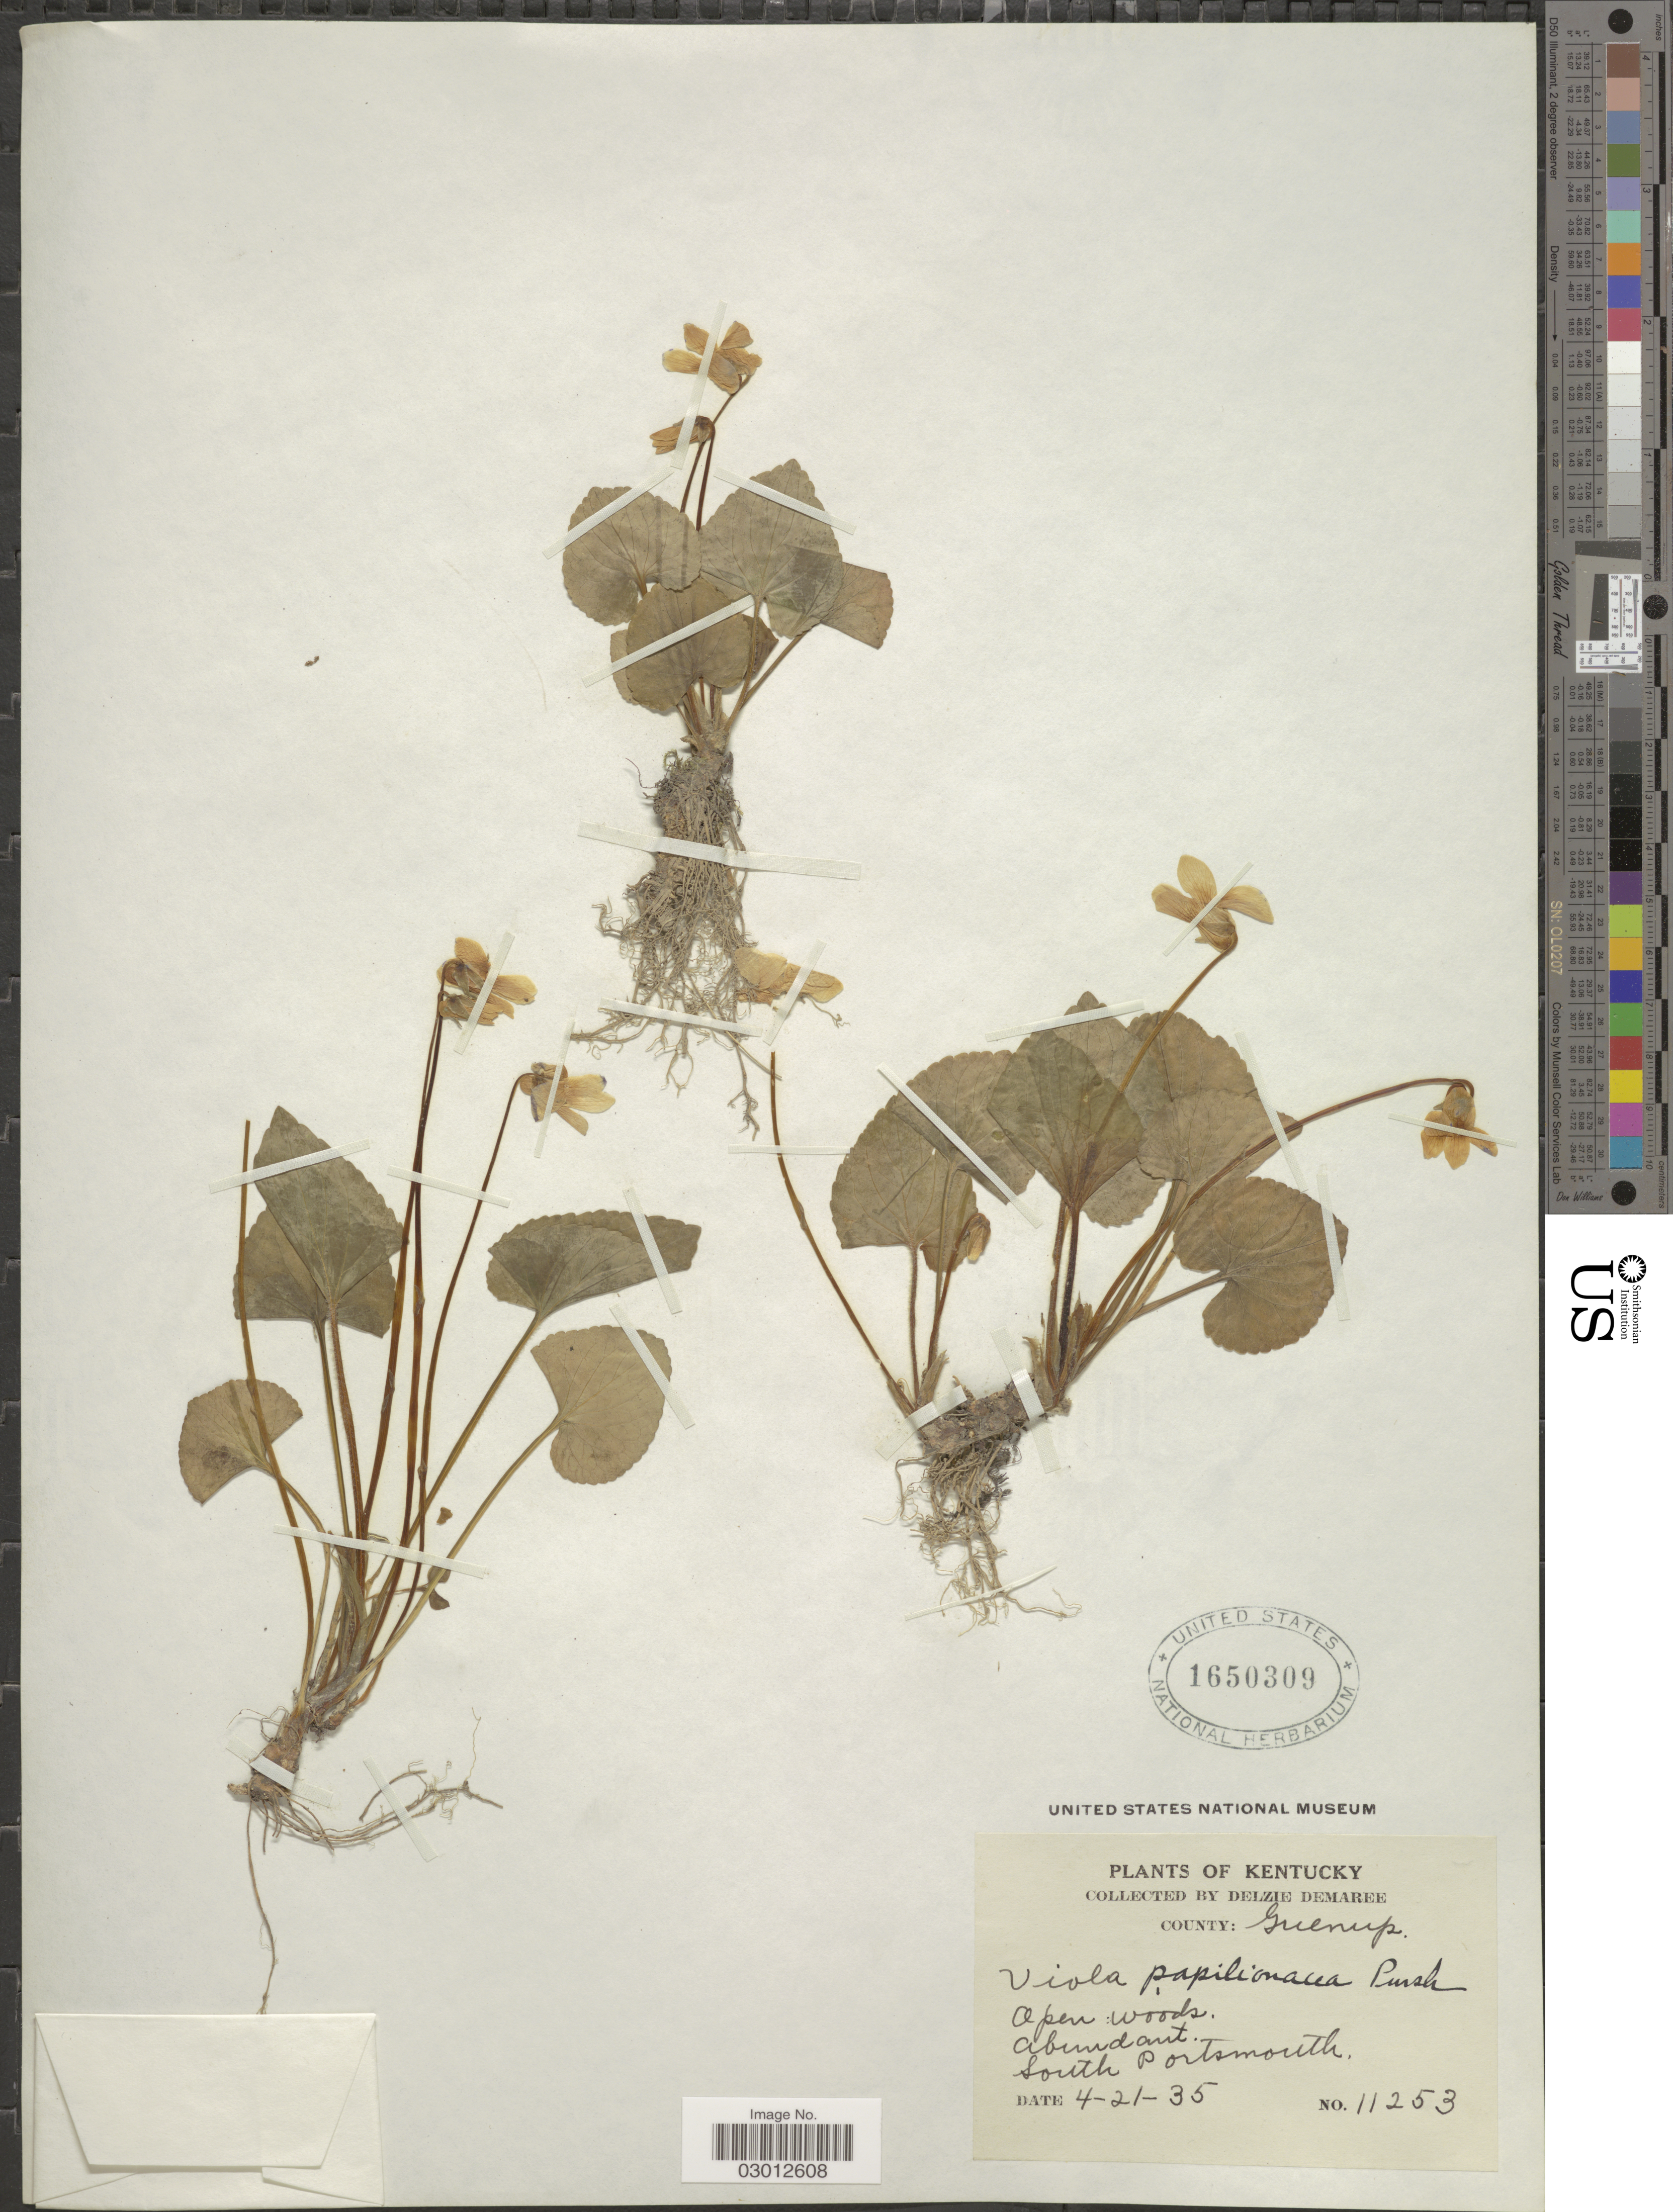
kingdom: Plantae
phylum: Tracheophyta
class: Magnoliopsida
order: Malpighiales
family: Violaceae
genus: Viola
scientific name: Viola papilionacea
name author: Pursh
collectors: D. Demaree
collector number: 11253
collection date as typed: Transcribed d/m/y: 21/4/35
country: United States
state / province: Kentucky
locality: County: Guenup, South Portsmouth.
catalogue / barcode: US 1650309